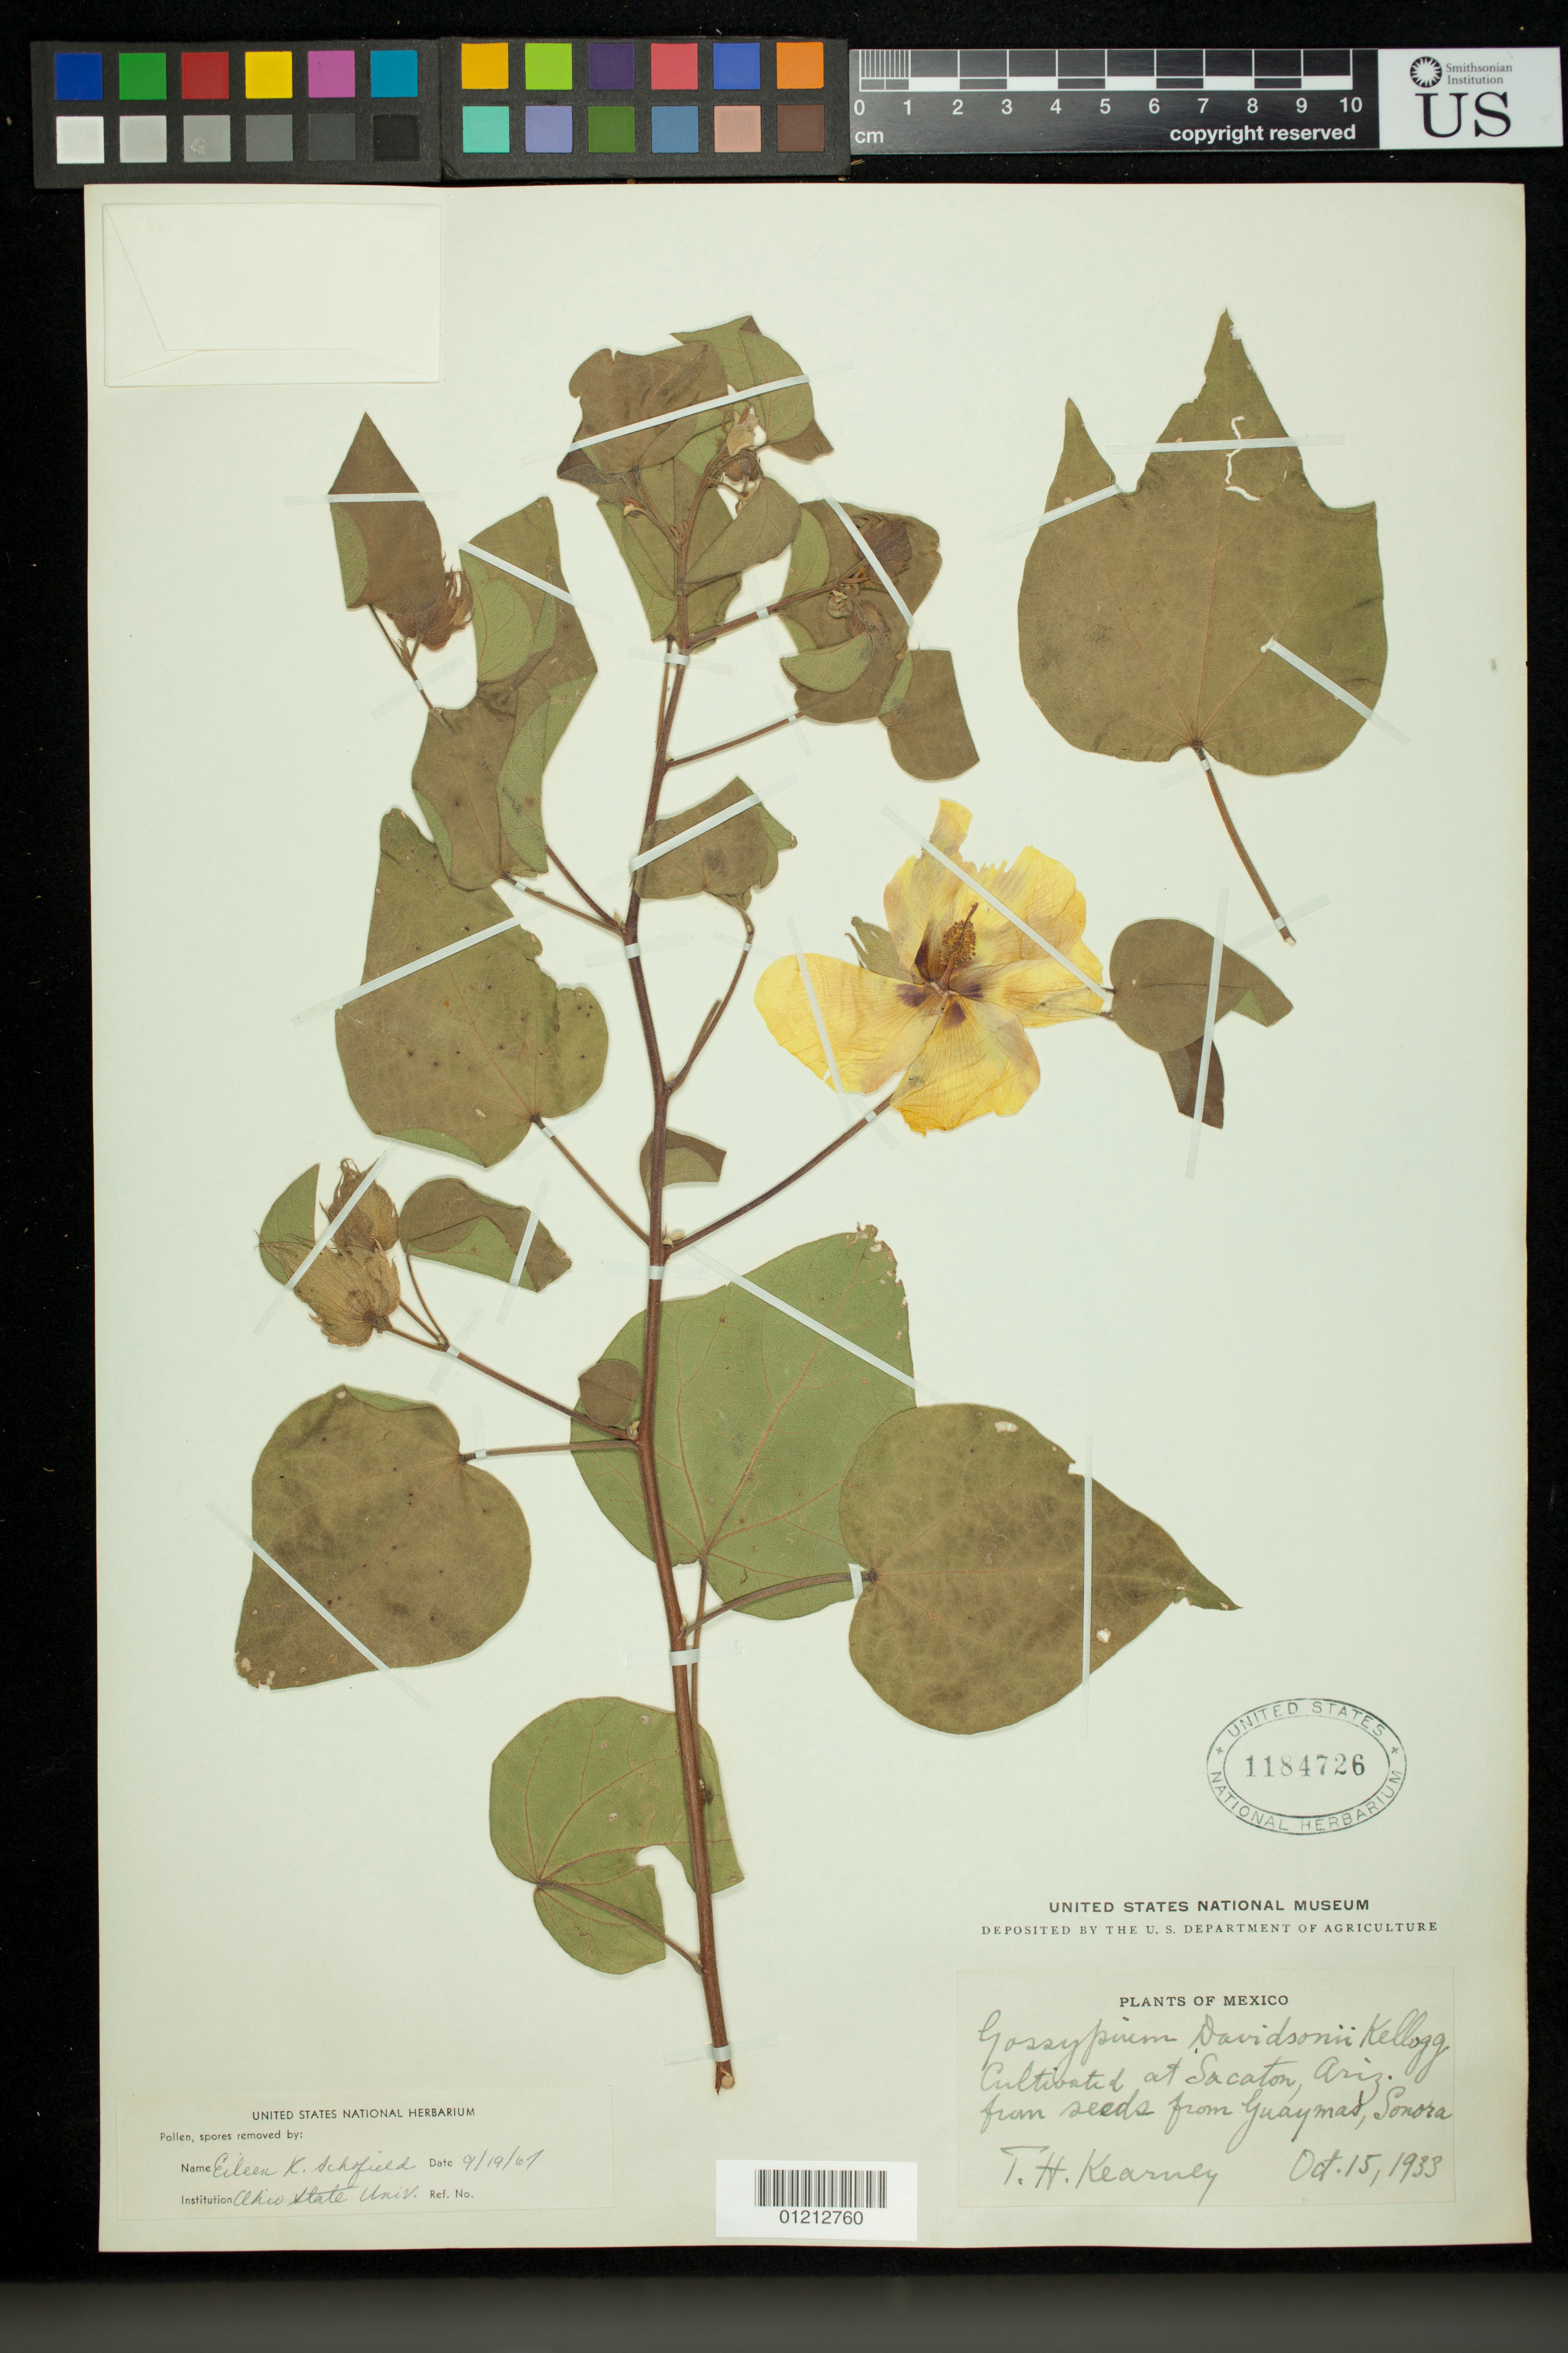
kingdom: Plantae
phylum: Tracheophyta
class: Magnoliopsida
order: Malvales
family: Malvaceae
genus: Gossypium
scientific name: Gossypium davidsonii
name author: Kellogg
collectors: T. H. Kearney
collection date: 1933-10-15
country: United States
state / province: Arizona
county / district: Pinal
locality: Sacaton, Arizona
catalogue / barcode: US 1184726